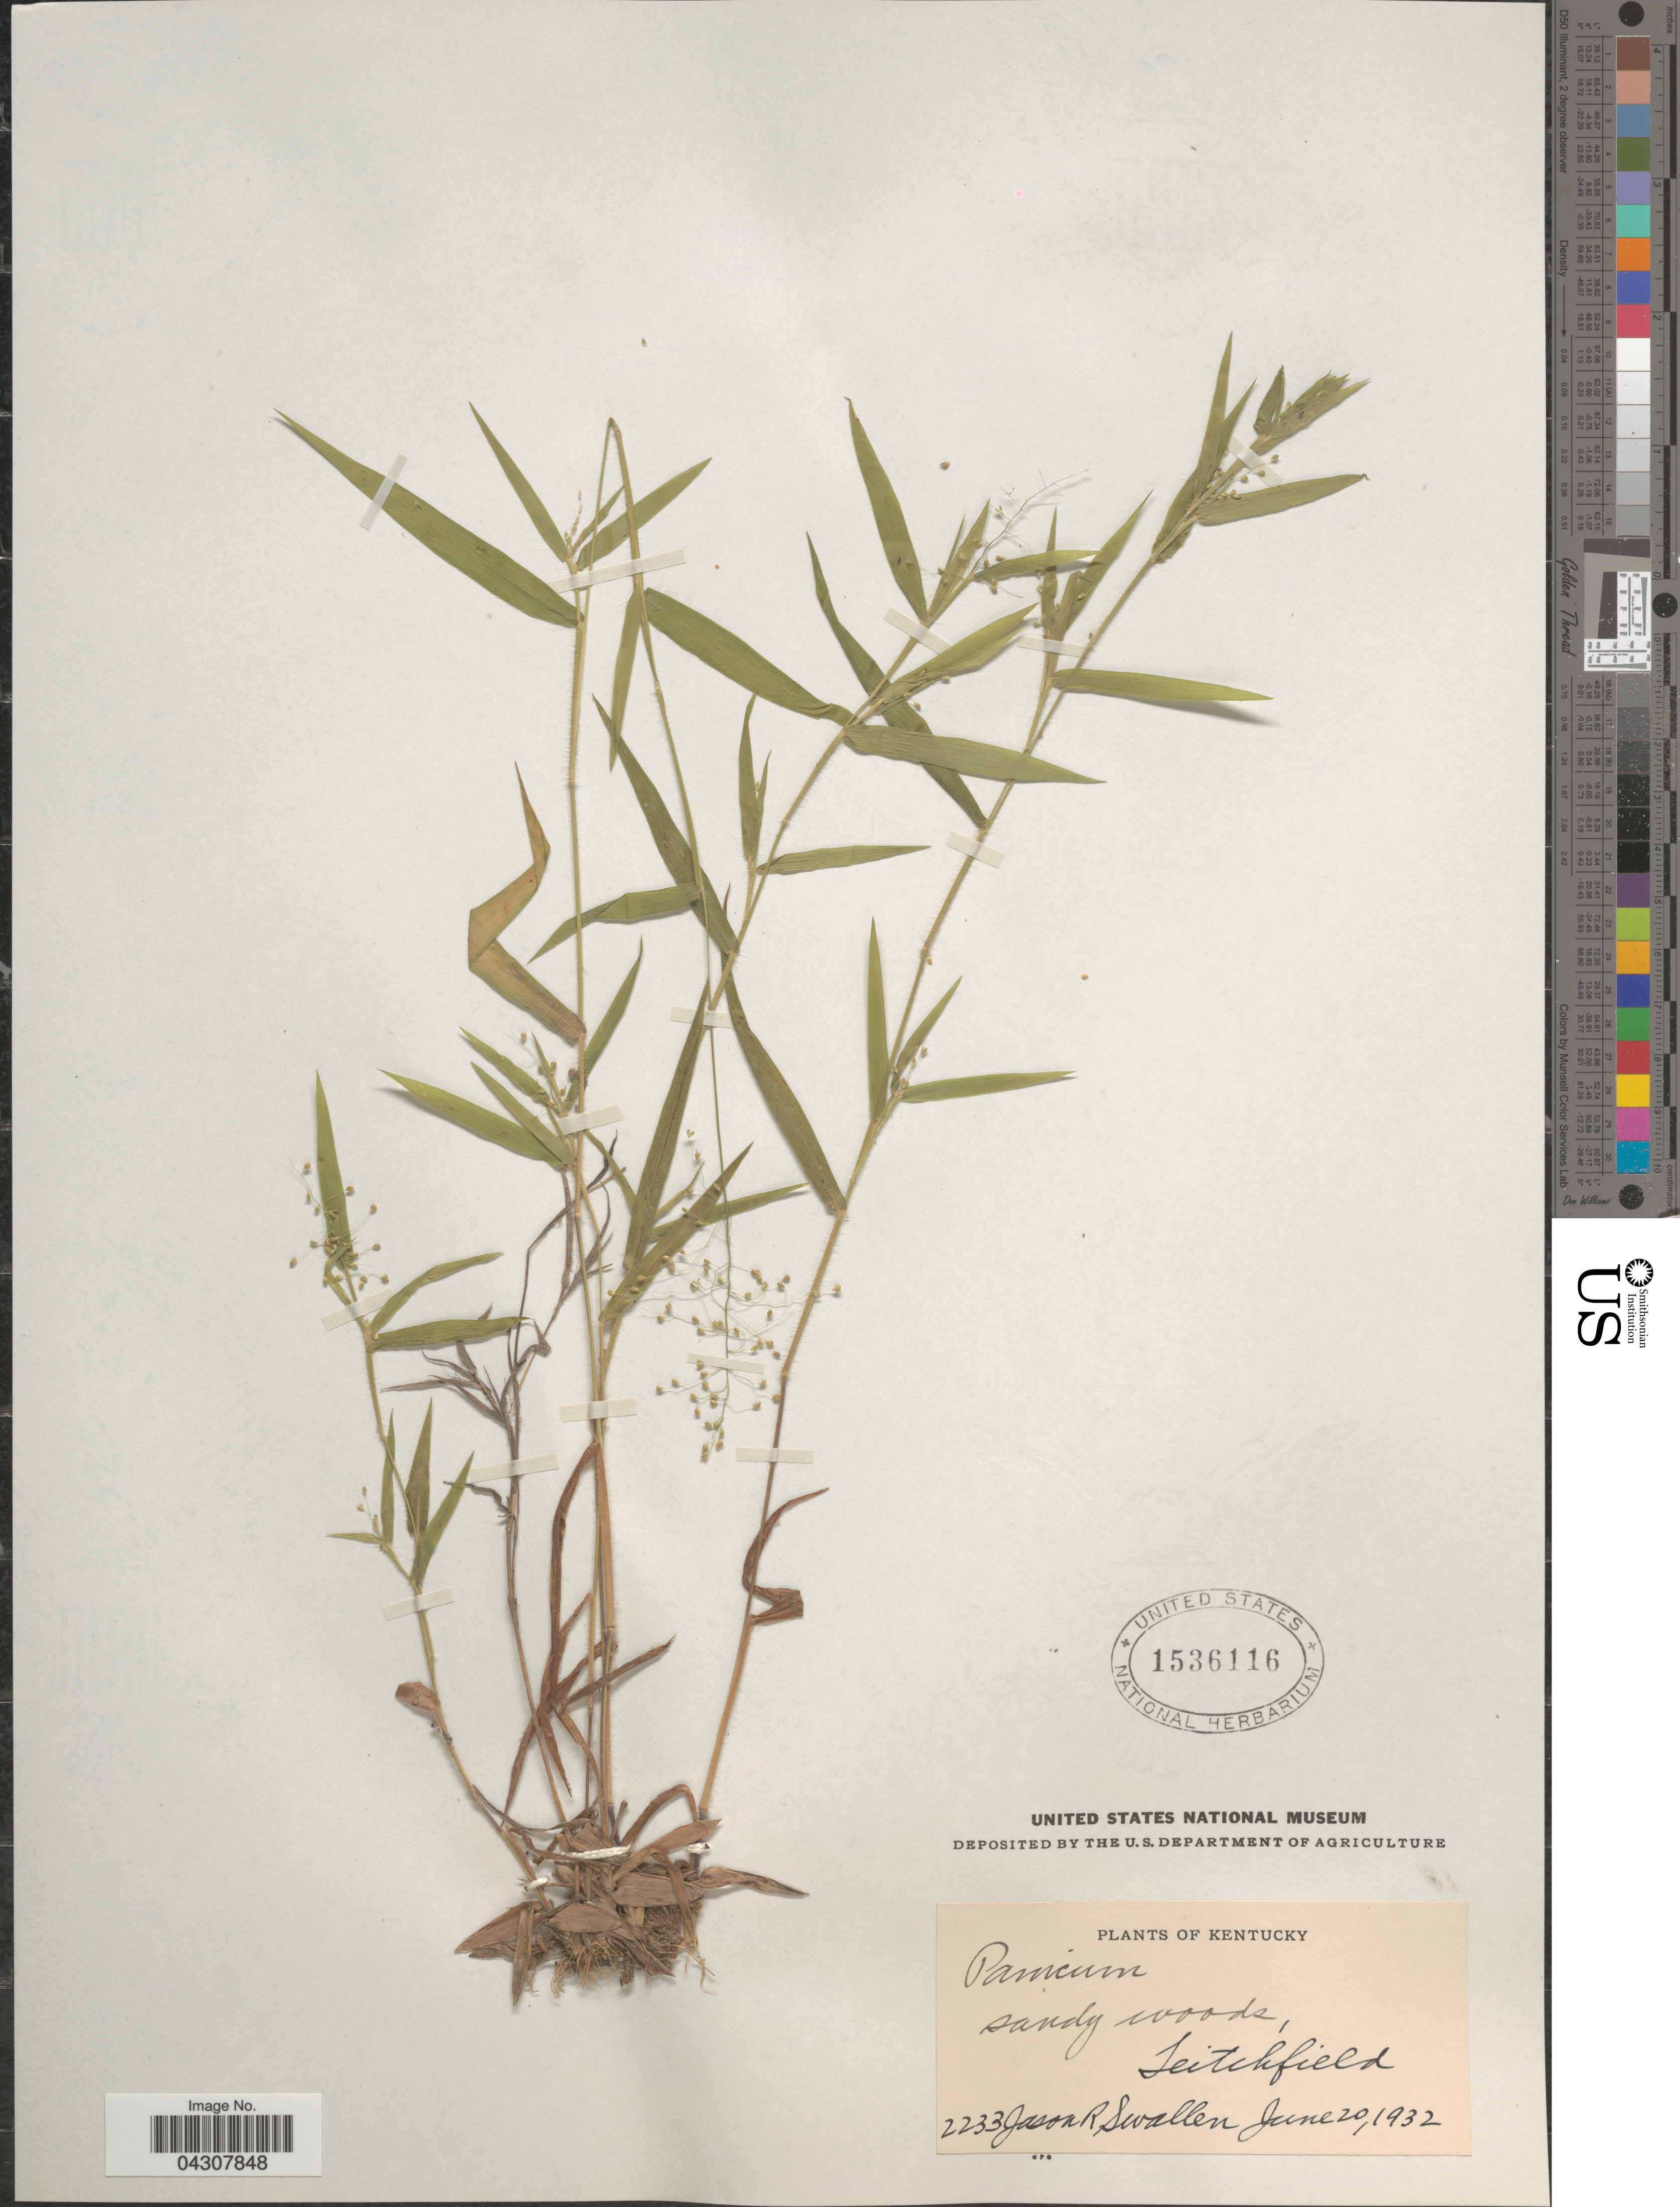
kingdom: Plantae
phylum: Tracheophyta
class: Liliopsida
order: Poales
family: Poaceae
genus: Dichanthelium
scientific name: Dichanthelium acuminatum var. acuminatum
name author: (Sw.) Gould & C.A. Clark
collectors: J. R. Swallen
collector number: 2233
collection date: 1932-06-20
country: United States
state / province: Kentucky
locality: Leitchfield.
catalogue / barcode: US 1536116